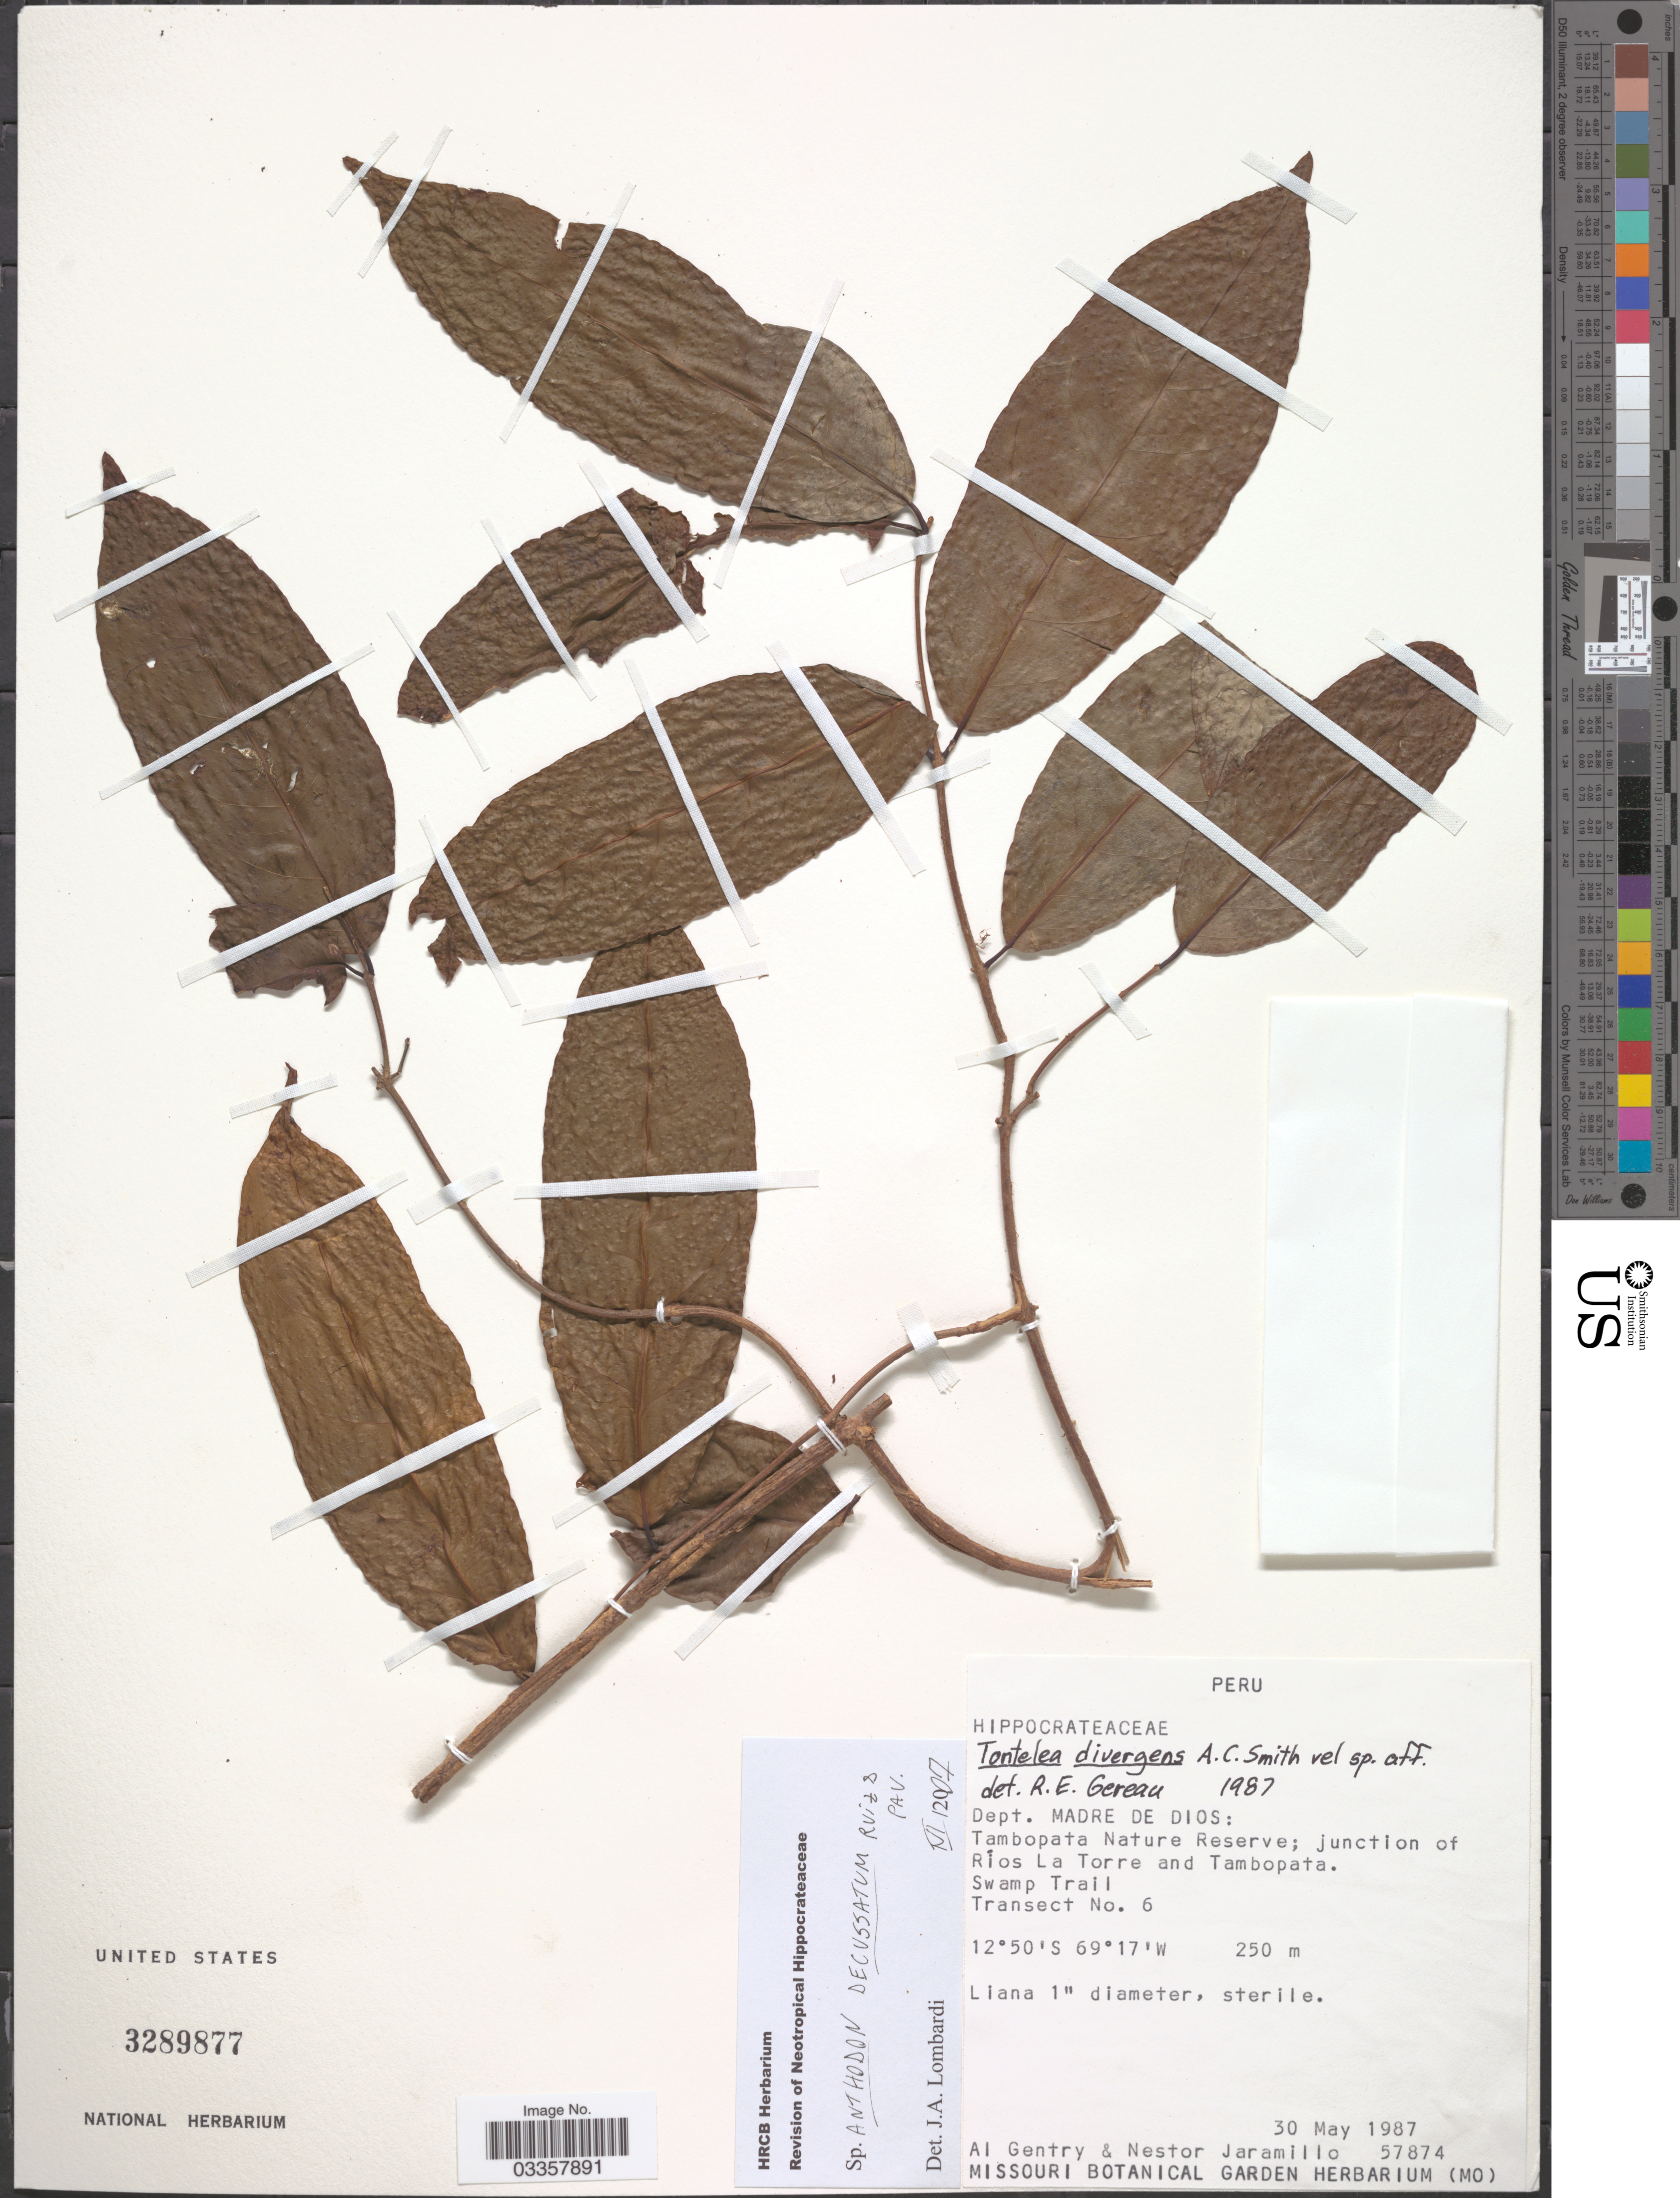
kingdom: Plantae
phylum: Tracheophyta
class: Magnoliopsida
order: Celastrales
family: Celastraceae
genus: Anthodon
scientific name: Anthodon decussatum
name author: Ruiz & Pav.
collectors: A. H. Gentry & N. Jaramillo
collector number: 57874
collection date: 1987-05-30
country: Peru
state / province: Madre de Dios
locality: Dept. Madre de Dios: Tambopata Nature Reserve; junction of Río La Torre and Tambopata. Swamp Trail. Transect No. 6.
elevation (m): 250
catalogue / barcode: US 3289877